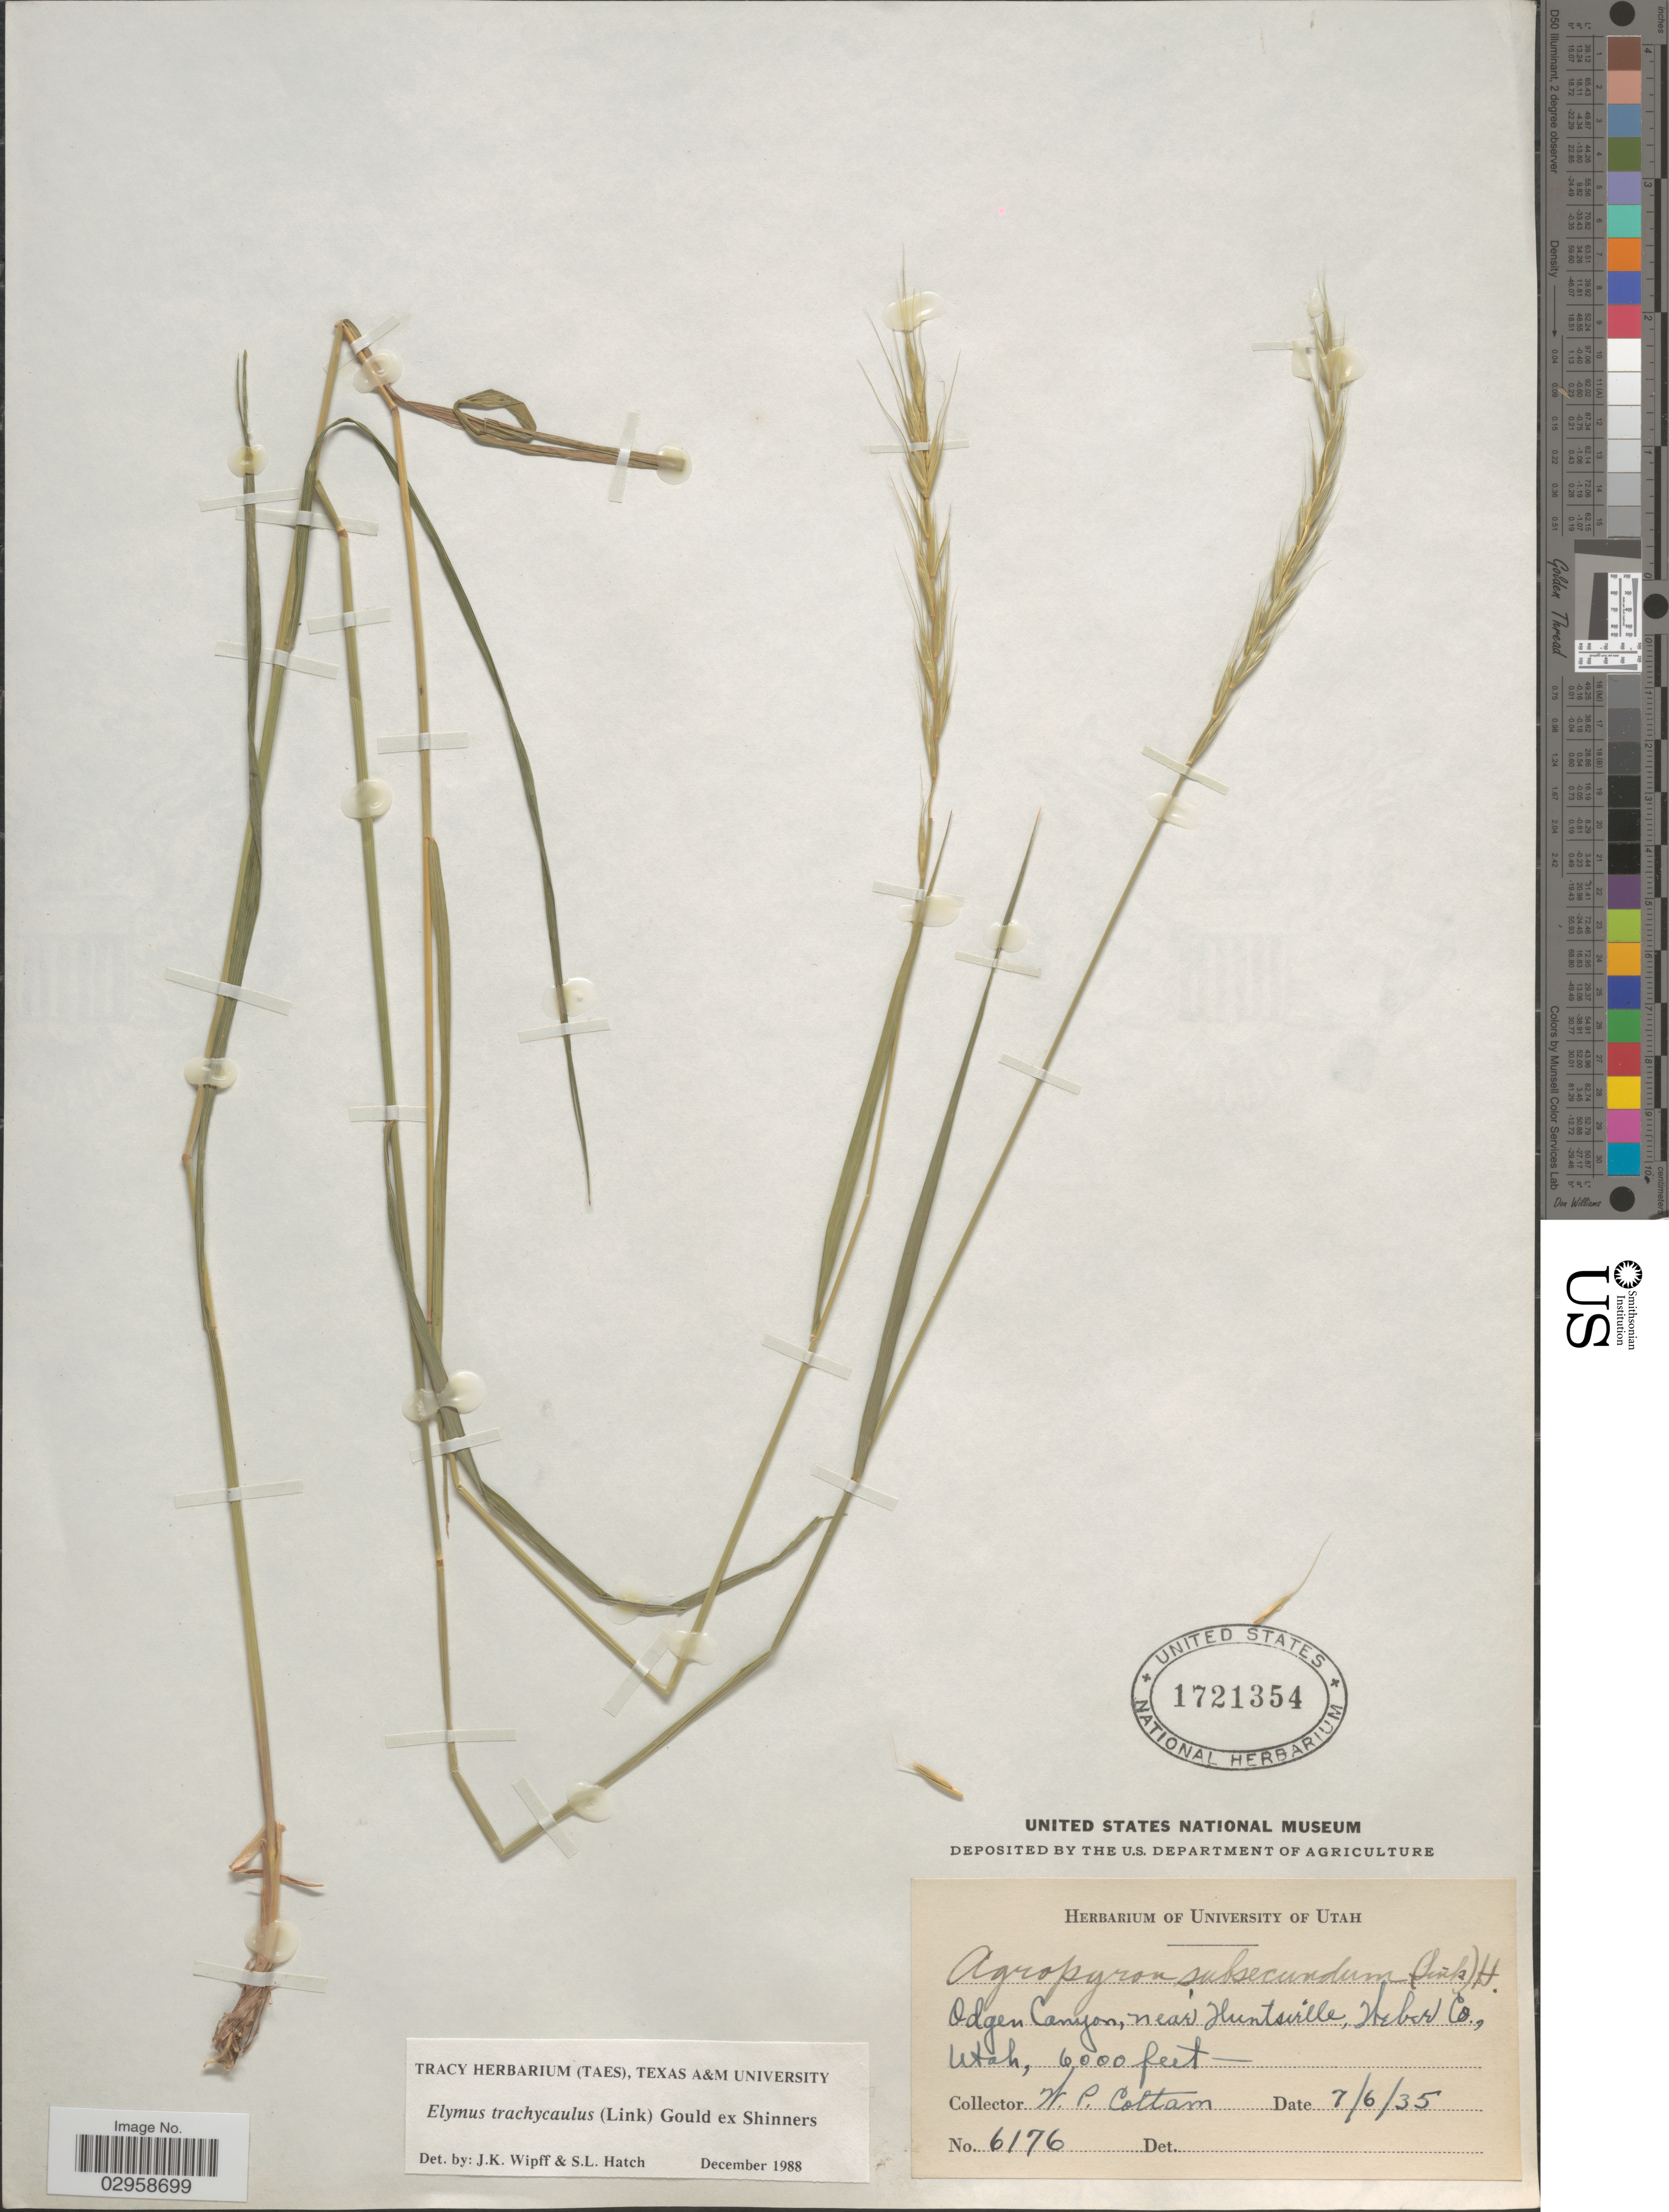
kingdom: Plantae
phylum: Tracheophyta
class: Liliopsida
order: Poales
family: Poaceae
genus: Elymus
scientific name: Elymus trachycaulus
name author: (Link) Gould ex Shinners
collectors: W. Cottam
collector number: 6176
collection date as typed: Transcribed d/m/y: 6/7/35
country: United States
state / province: Utah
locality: Odgen Canyon, near Huntsville, Weber Co.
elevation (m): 1829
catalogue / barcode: US 1721354